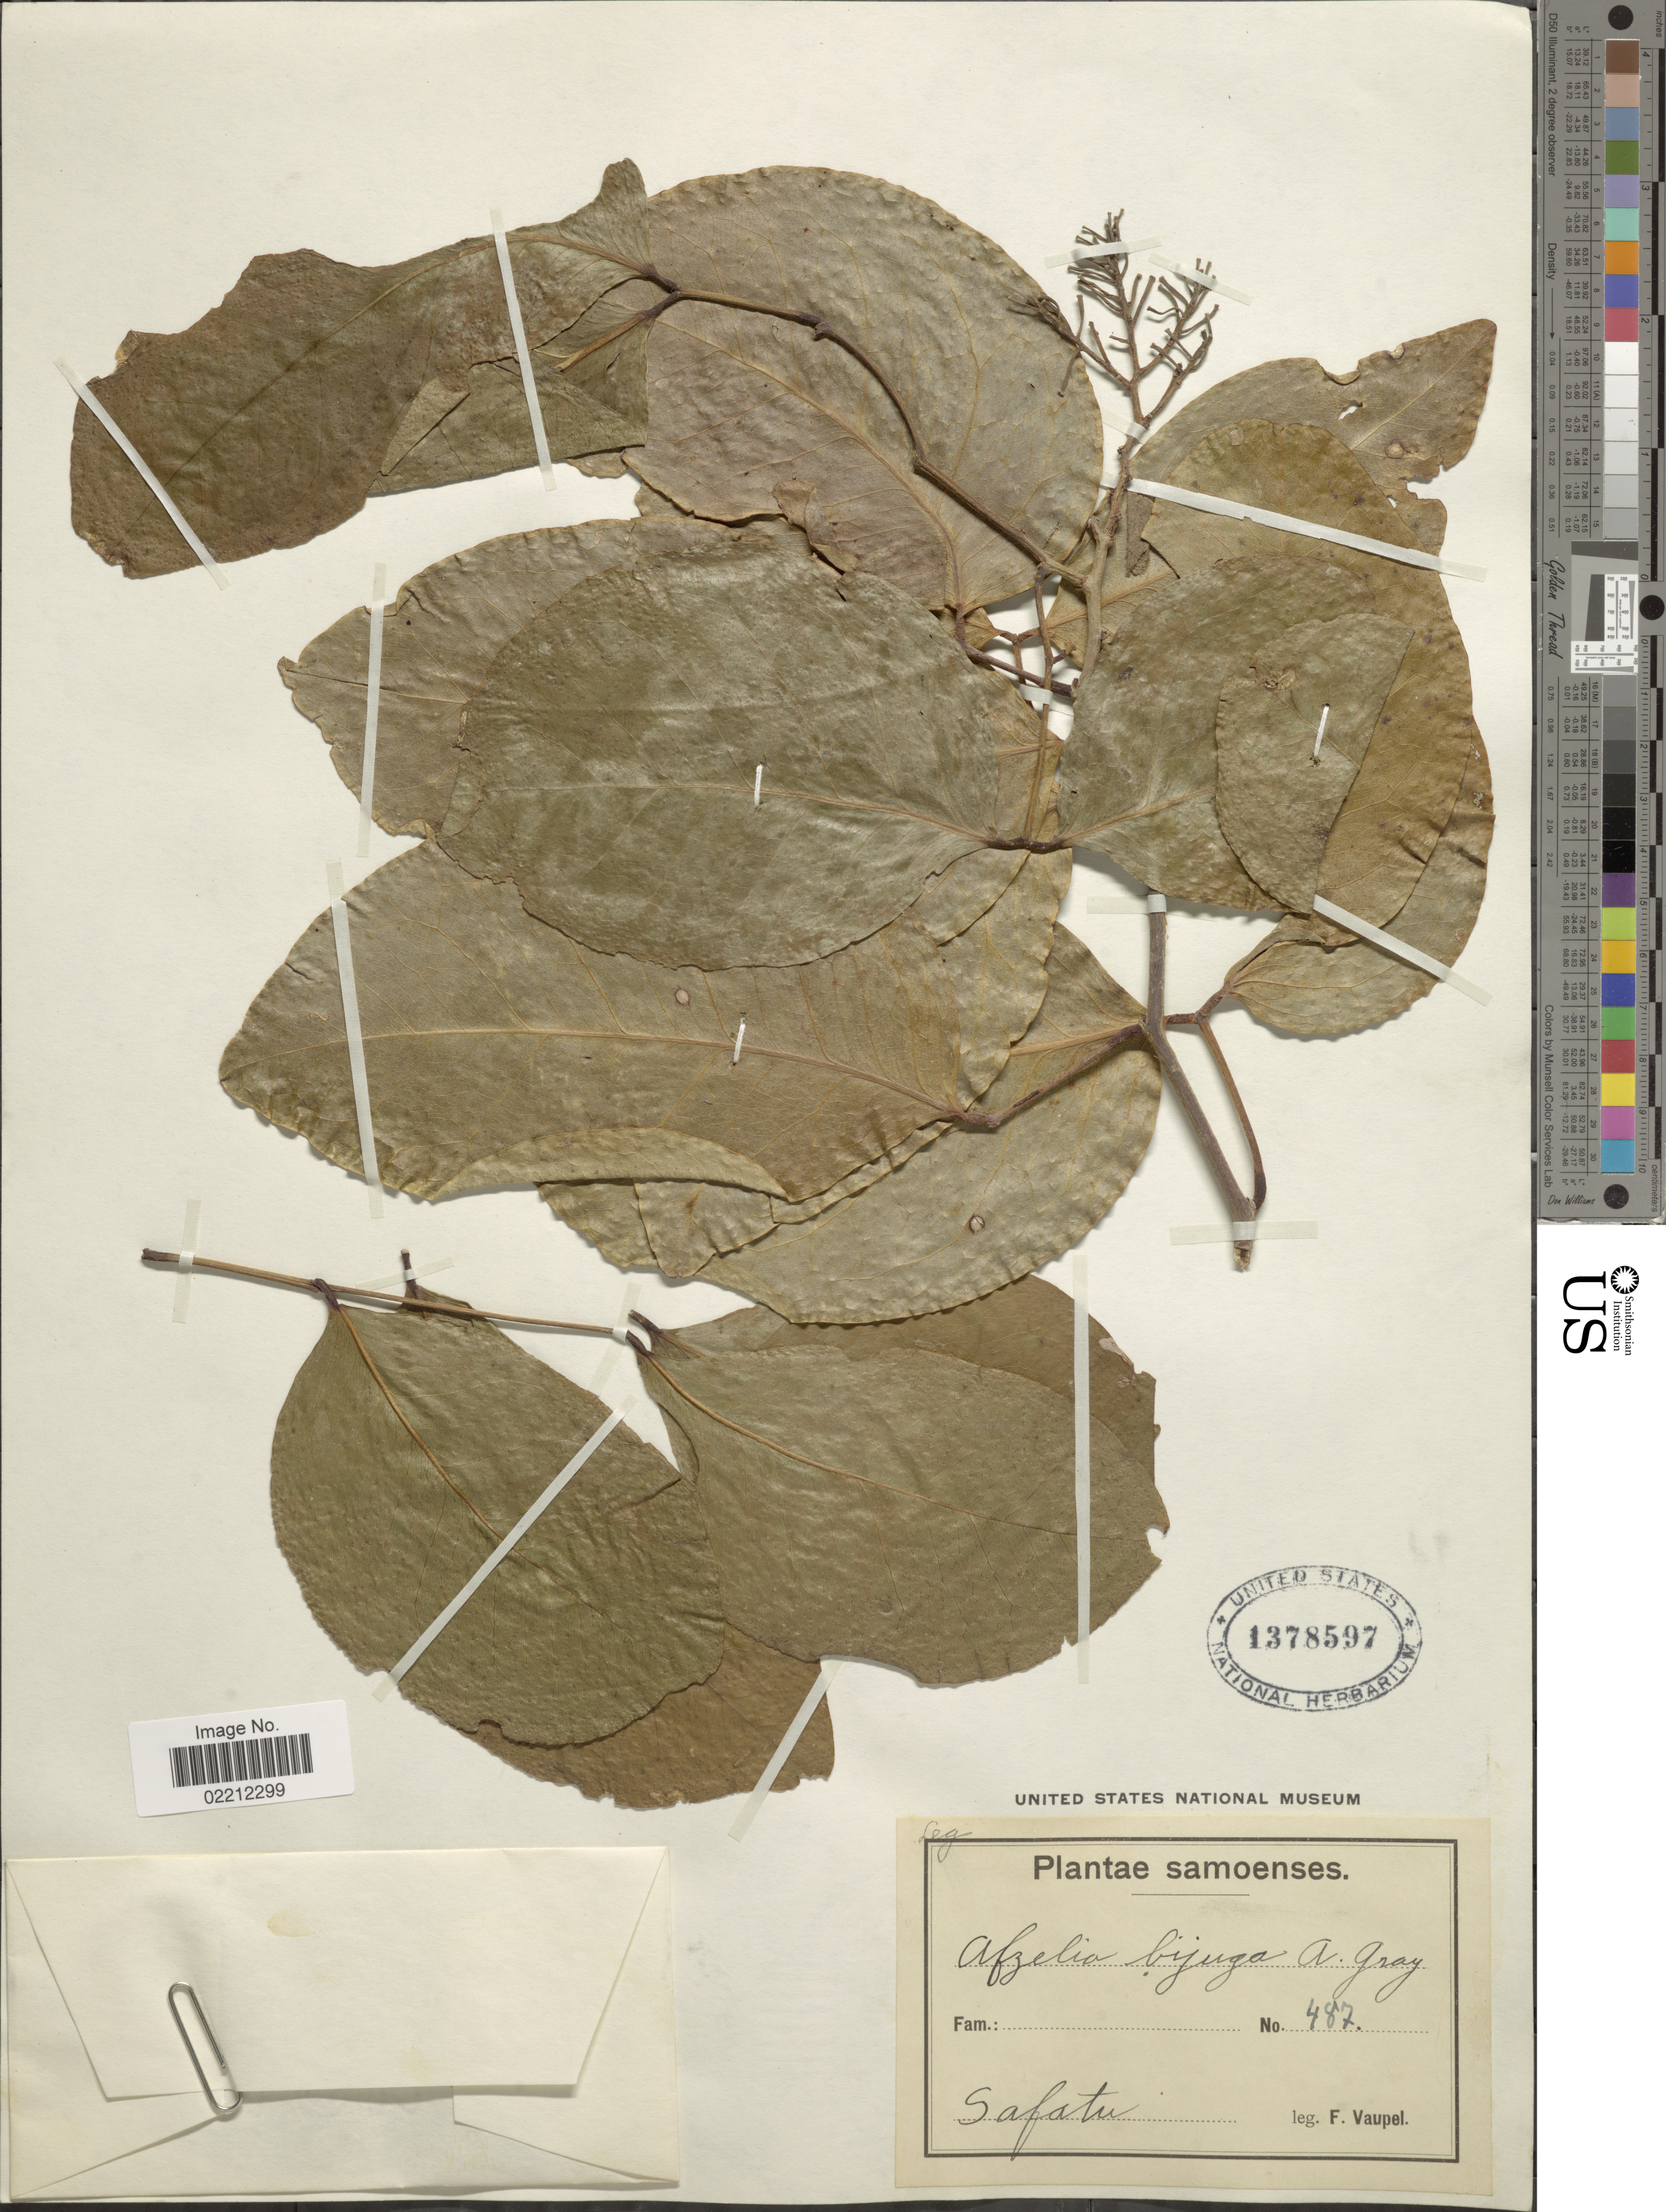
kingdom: Plantae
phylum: Tracheophyta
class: Magnoliopsida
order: Fabales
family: Fabaceae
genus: Intsia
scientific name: Intsia bijuga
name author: (Colebr.) Kuntze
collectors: F. Vaupel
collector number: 487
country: Samoa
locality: Samoenses. Safatu.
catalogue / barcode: US 1378597